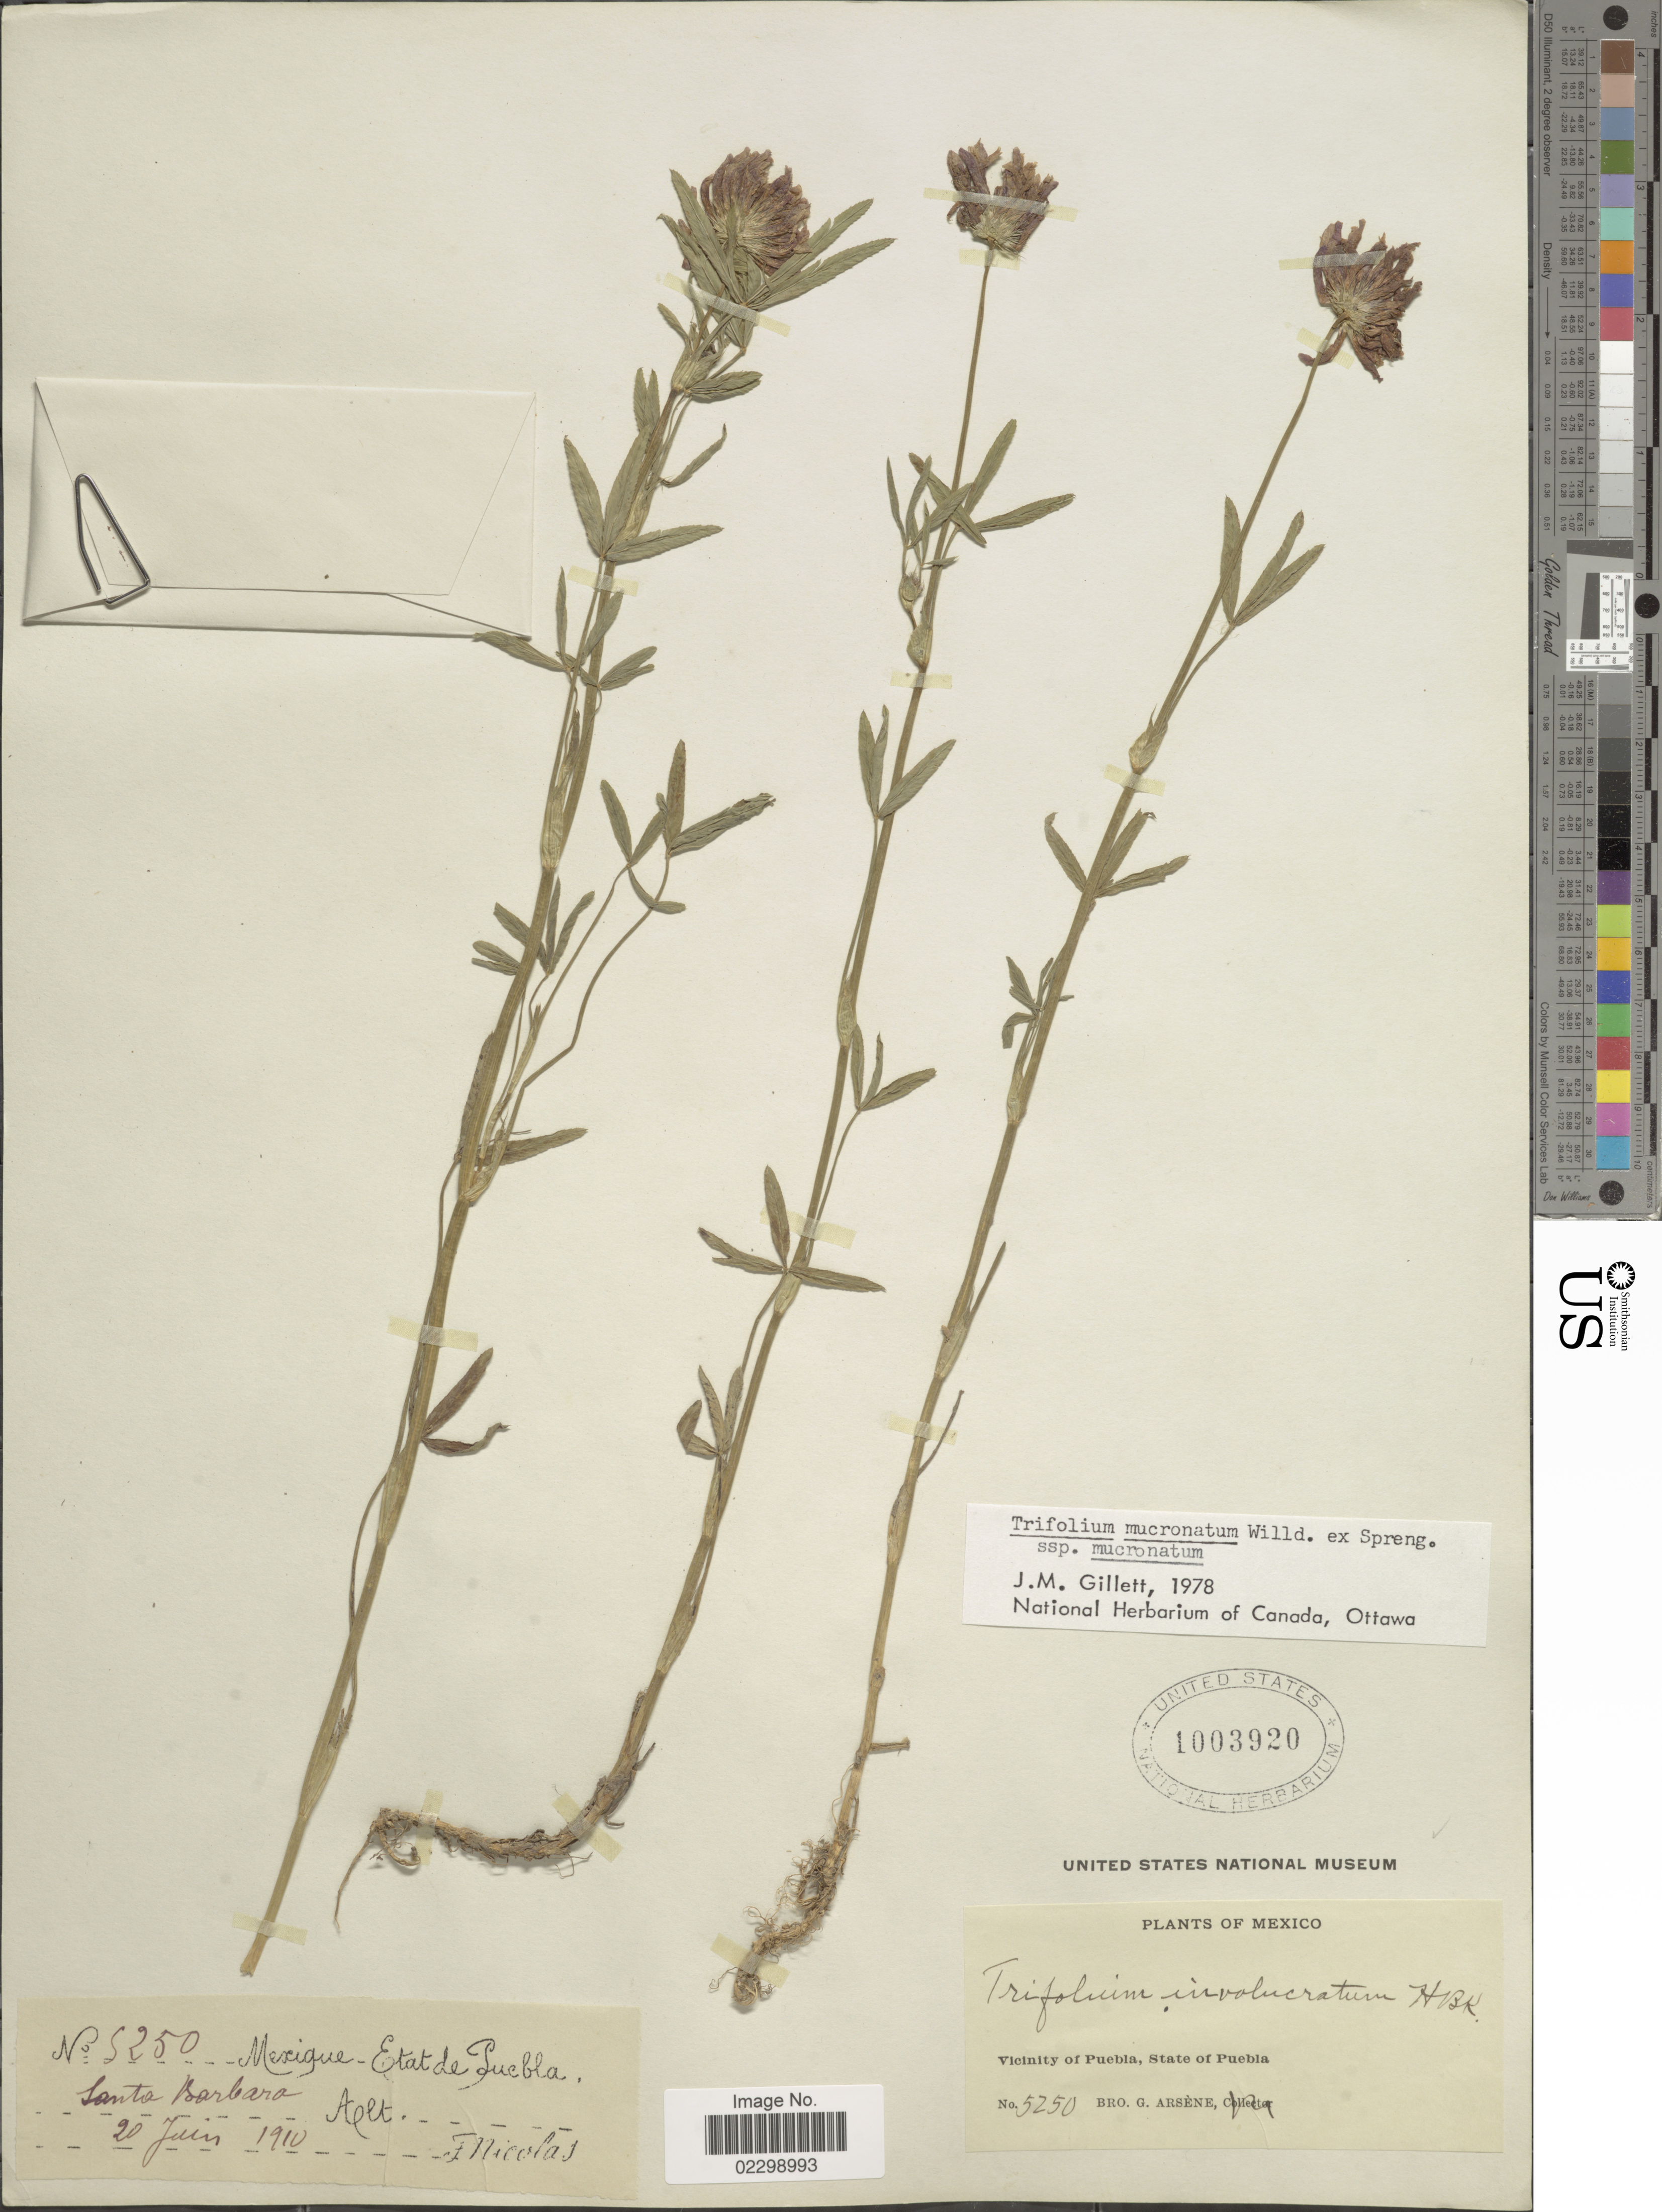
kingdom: Plantae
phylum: Tracheophyta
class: Magnoliopsida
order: Fabales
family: Fabaceae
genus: Trifolium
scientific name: Trifolium mucronatum subsp. mucronatum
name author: Willd. ex Spreng.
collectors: F. Nicolas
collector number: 5250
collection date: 1910-06-20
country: Mexico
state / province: Puebla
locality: Santa barbara, Vicinity of Puebla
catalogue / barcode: US 1003920